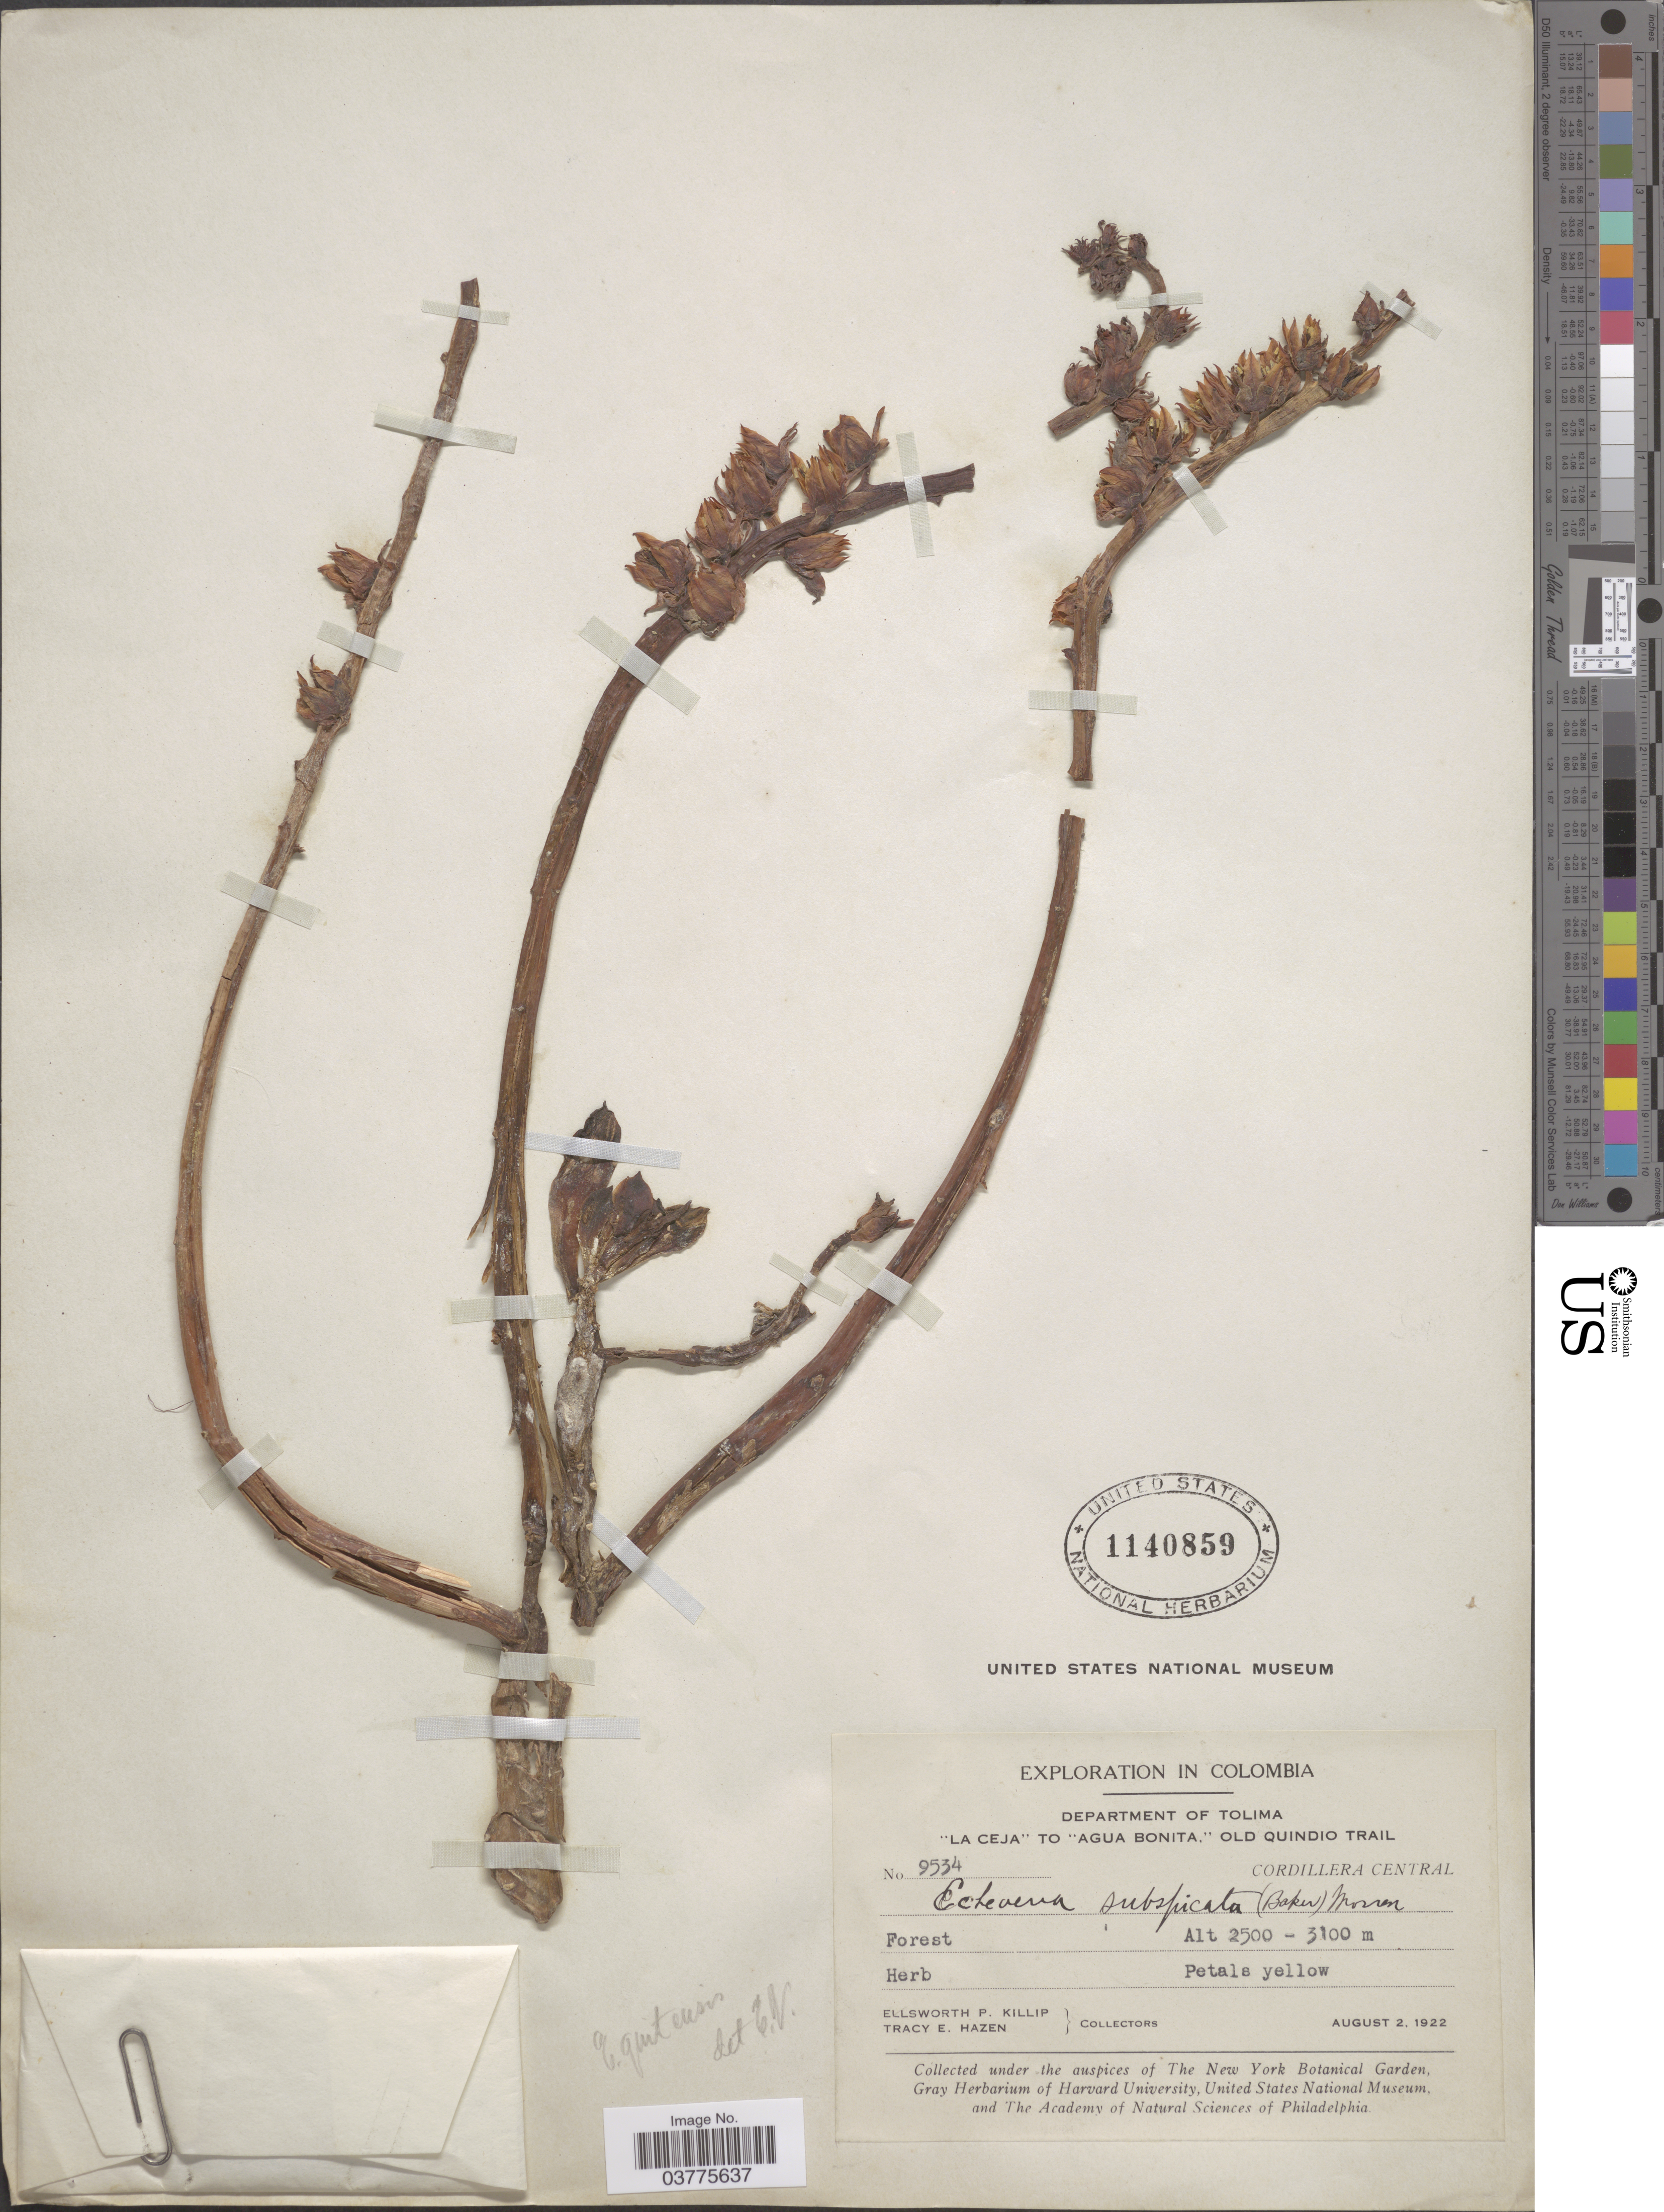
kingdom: Plantae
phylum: Tracheophyta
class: Magnoliopsida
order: Saxifragales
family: Crassulaceae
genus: Echeveria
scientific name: Echeveria quitensis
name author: (Kunth) Lindl.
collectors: E. P. Killip & T. E. Hazen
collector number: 9534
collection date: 1922-08-02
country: Colombia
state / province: Tolima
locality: Department of Tolima. 'La Ceja' to 'Agua Bonita,' Old Quindio Trail. Cordillera Central.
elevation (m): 2500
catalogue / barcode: US 1140859